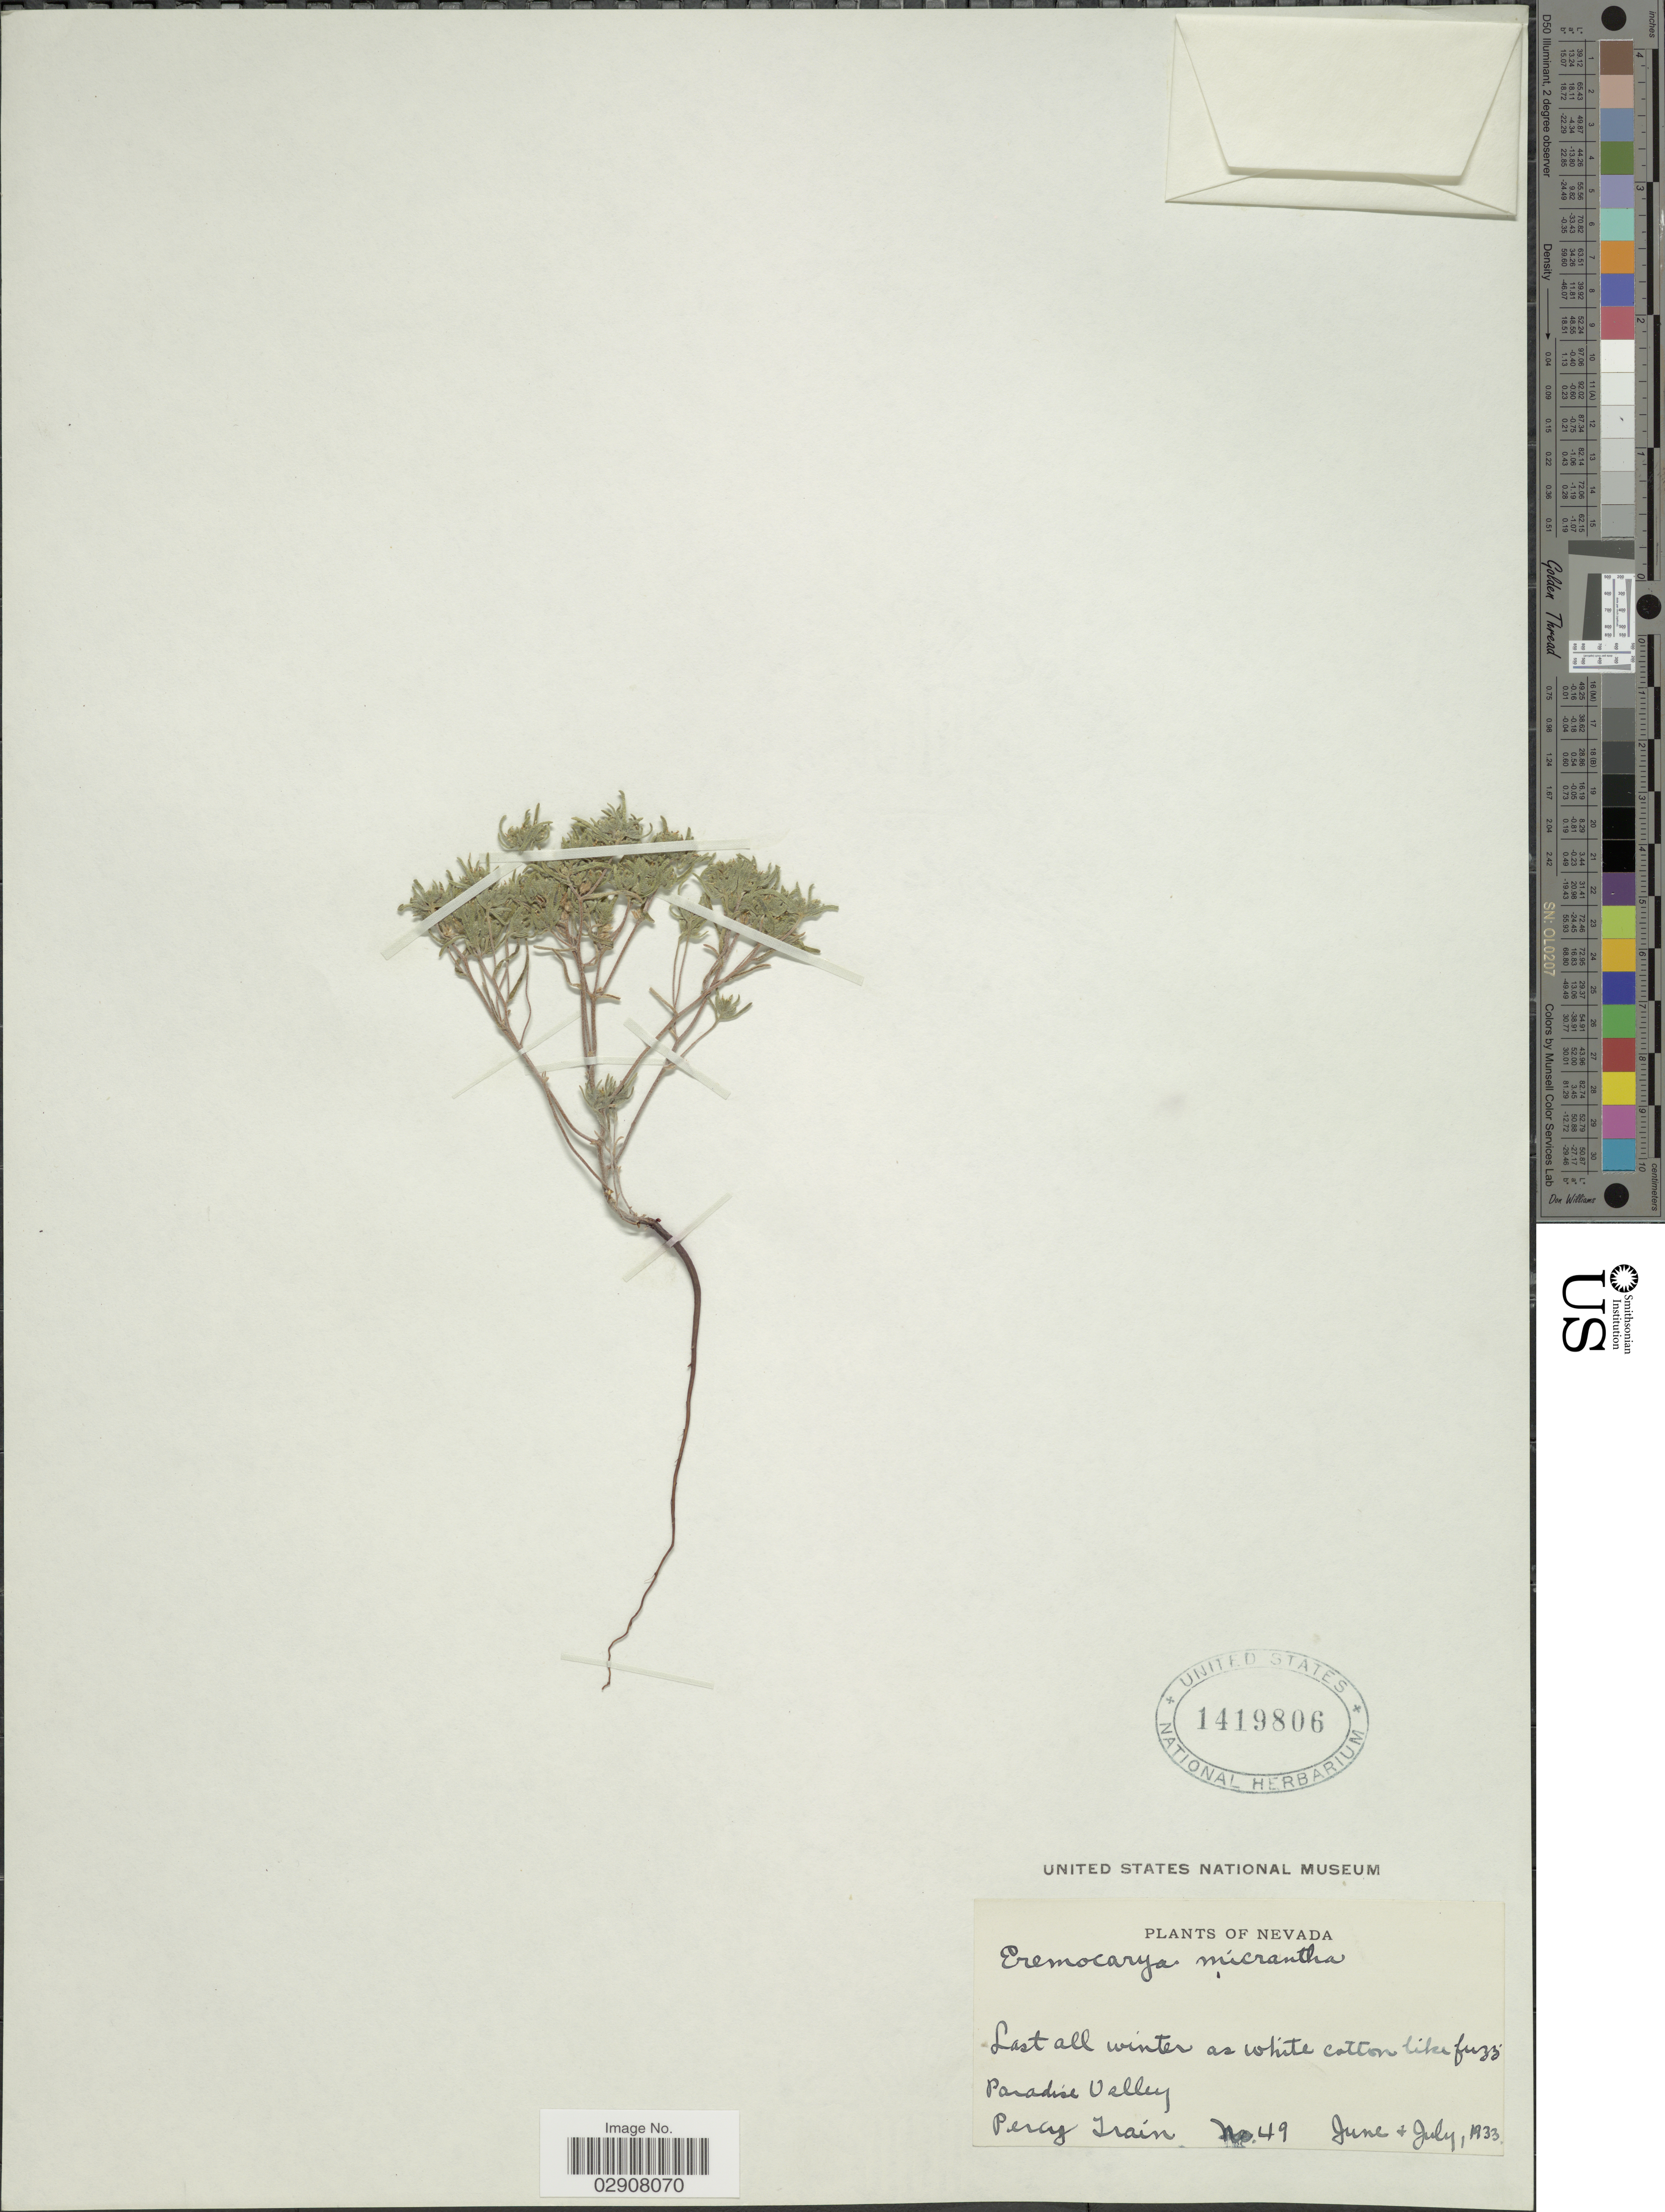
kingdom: Plantae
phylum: Tracheophyta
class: Magnoliopsida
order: Boraginales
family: Boraginaceae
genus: Cryptantha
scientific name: Cryptantha micrantha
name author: (Torr.) I.M. Johnst.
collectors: P. Train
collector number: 49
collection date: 1933-06/1933-07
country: United States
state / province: Nevada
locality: Paradise Valley.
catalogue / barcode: US 1419806